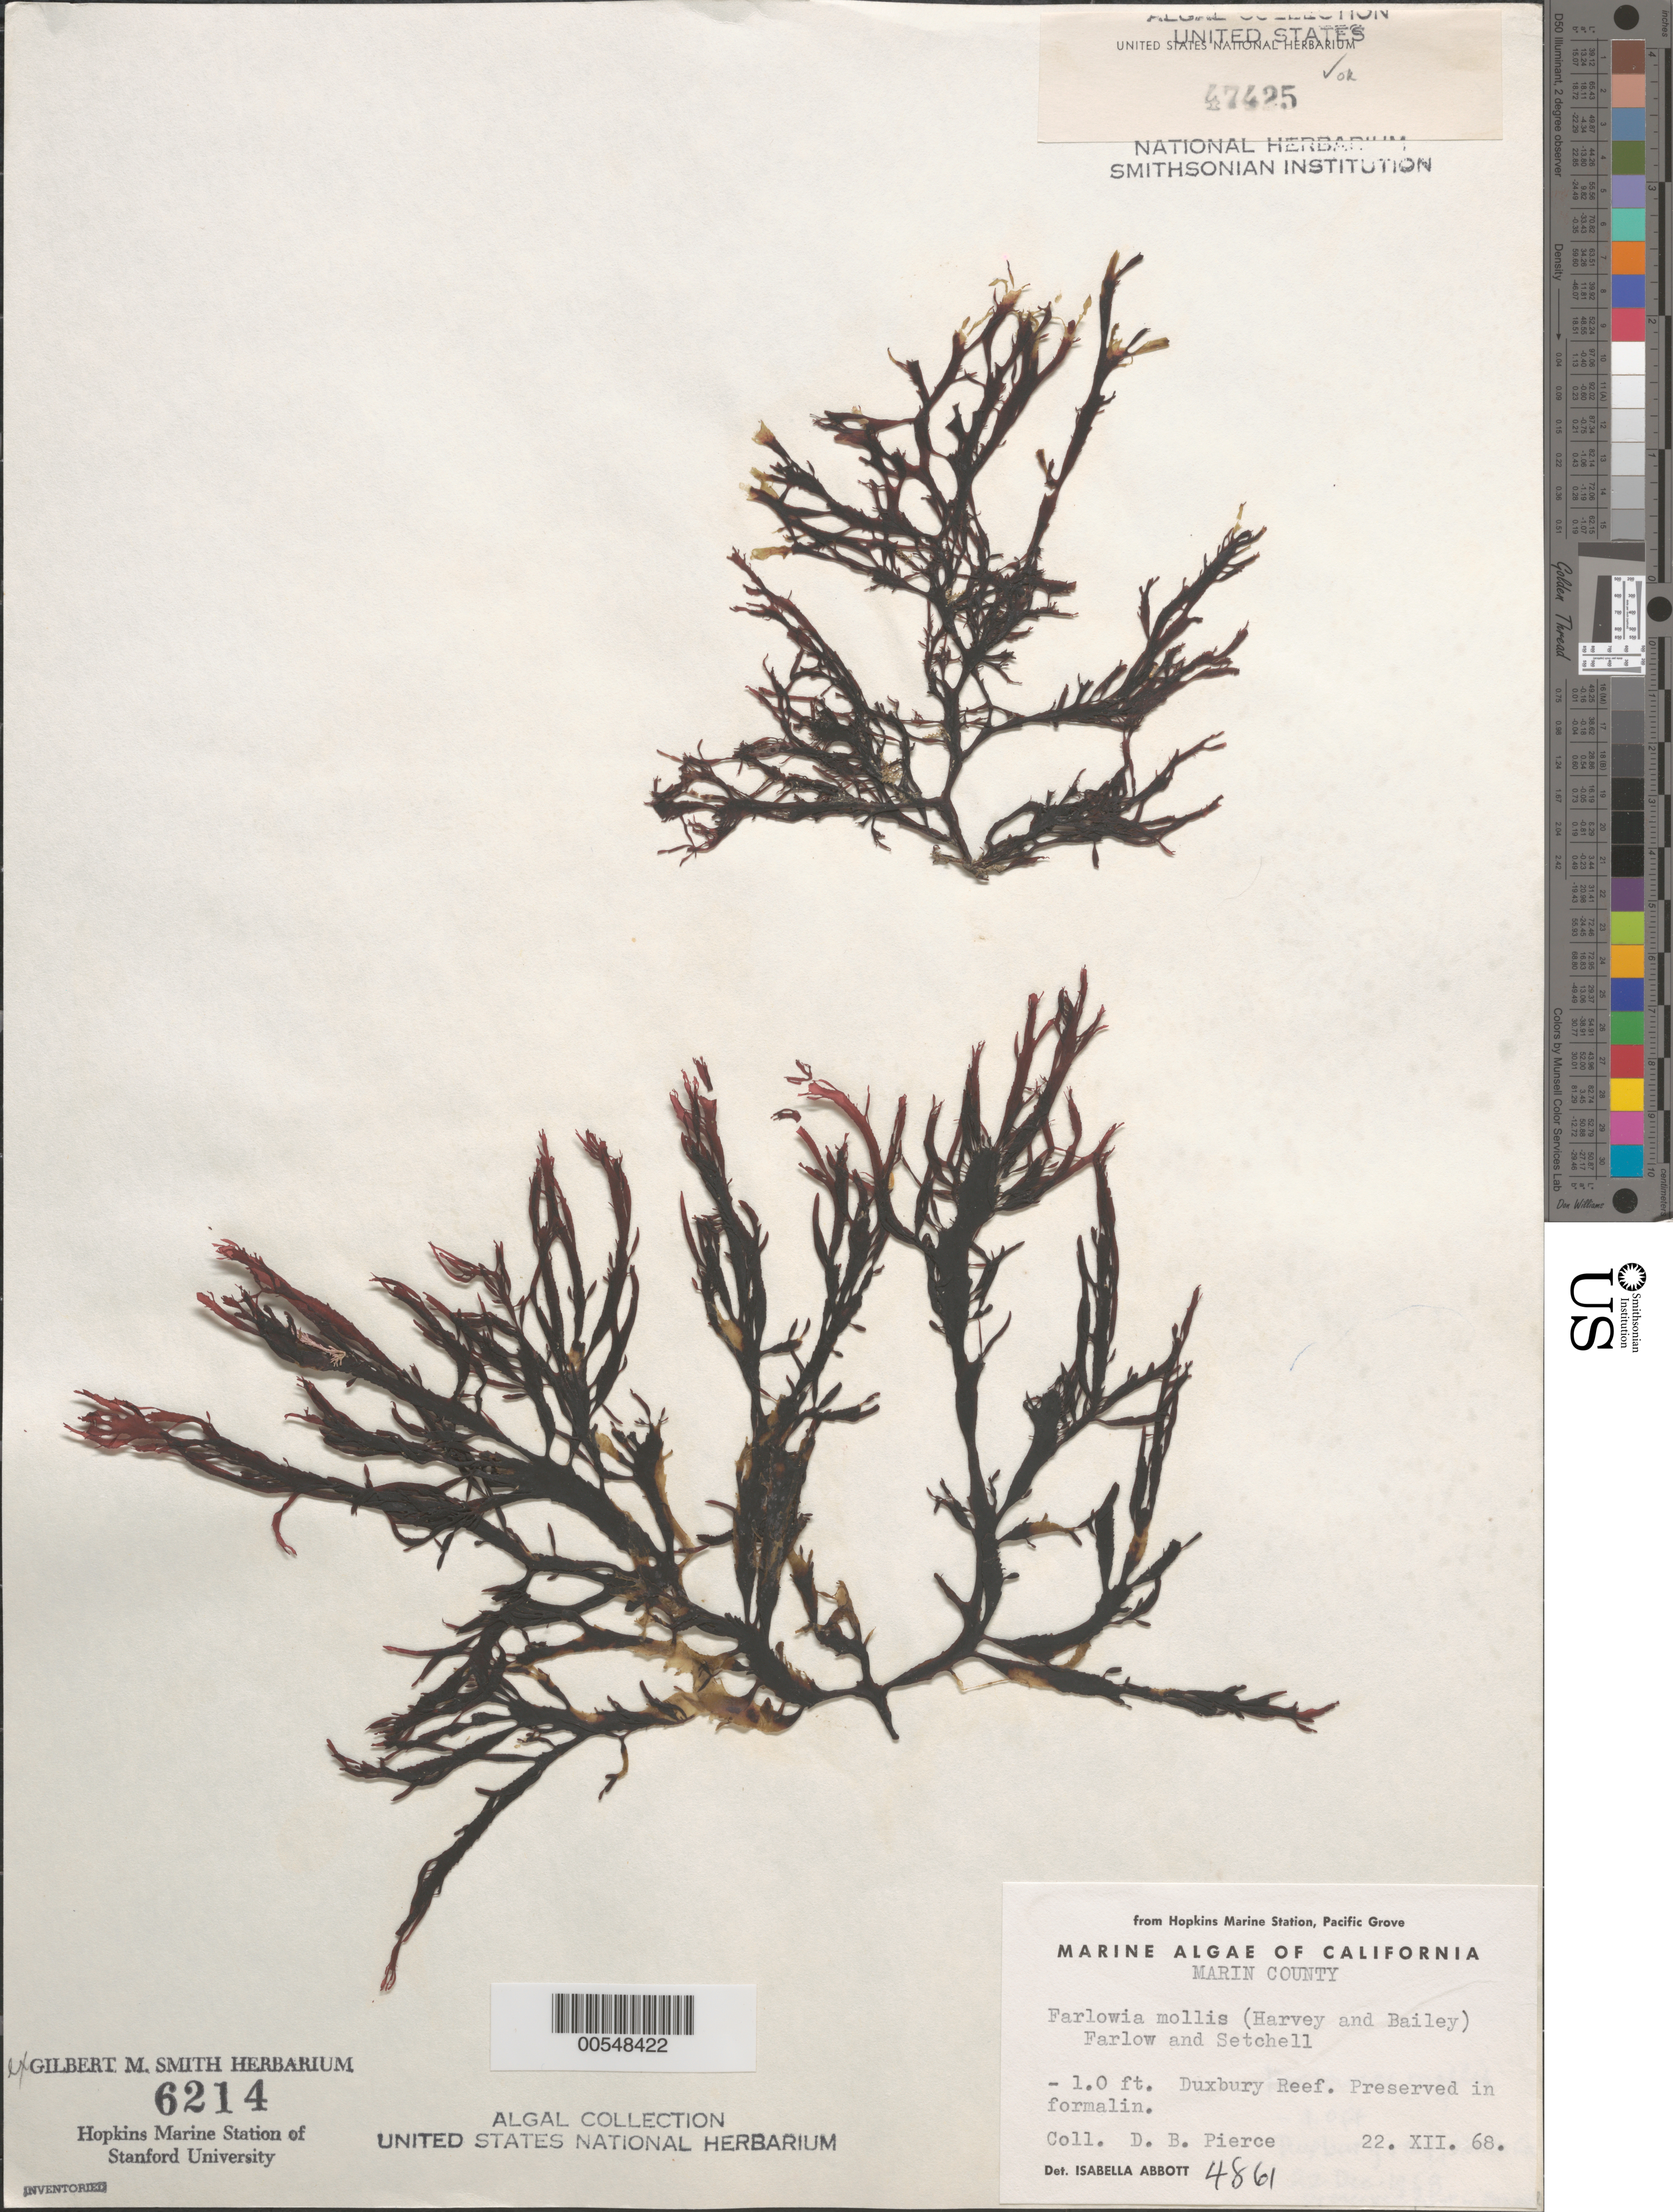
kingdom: Plantae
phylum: Rhodophyta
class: Florideophyceae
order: Gigartinales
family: Dumontiaceae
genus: Farlowia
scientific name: Farlowia mollis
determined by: Abbott, Isabella A.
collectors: D. Pierce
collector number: IAA 4861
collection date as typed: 22 Dec 1968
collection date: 1968-12-22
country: United States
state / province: California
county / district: Marin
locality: Duxbury Reef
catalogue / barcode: US 47425